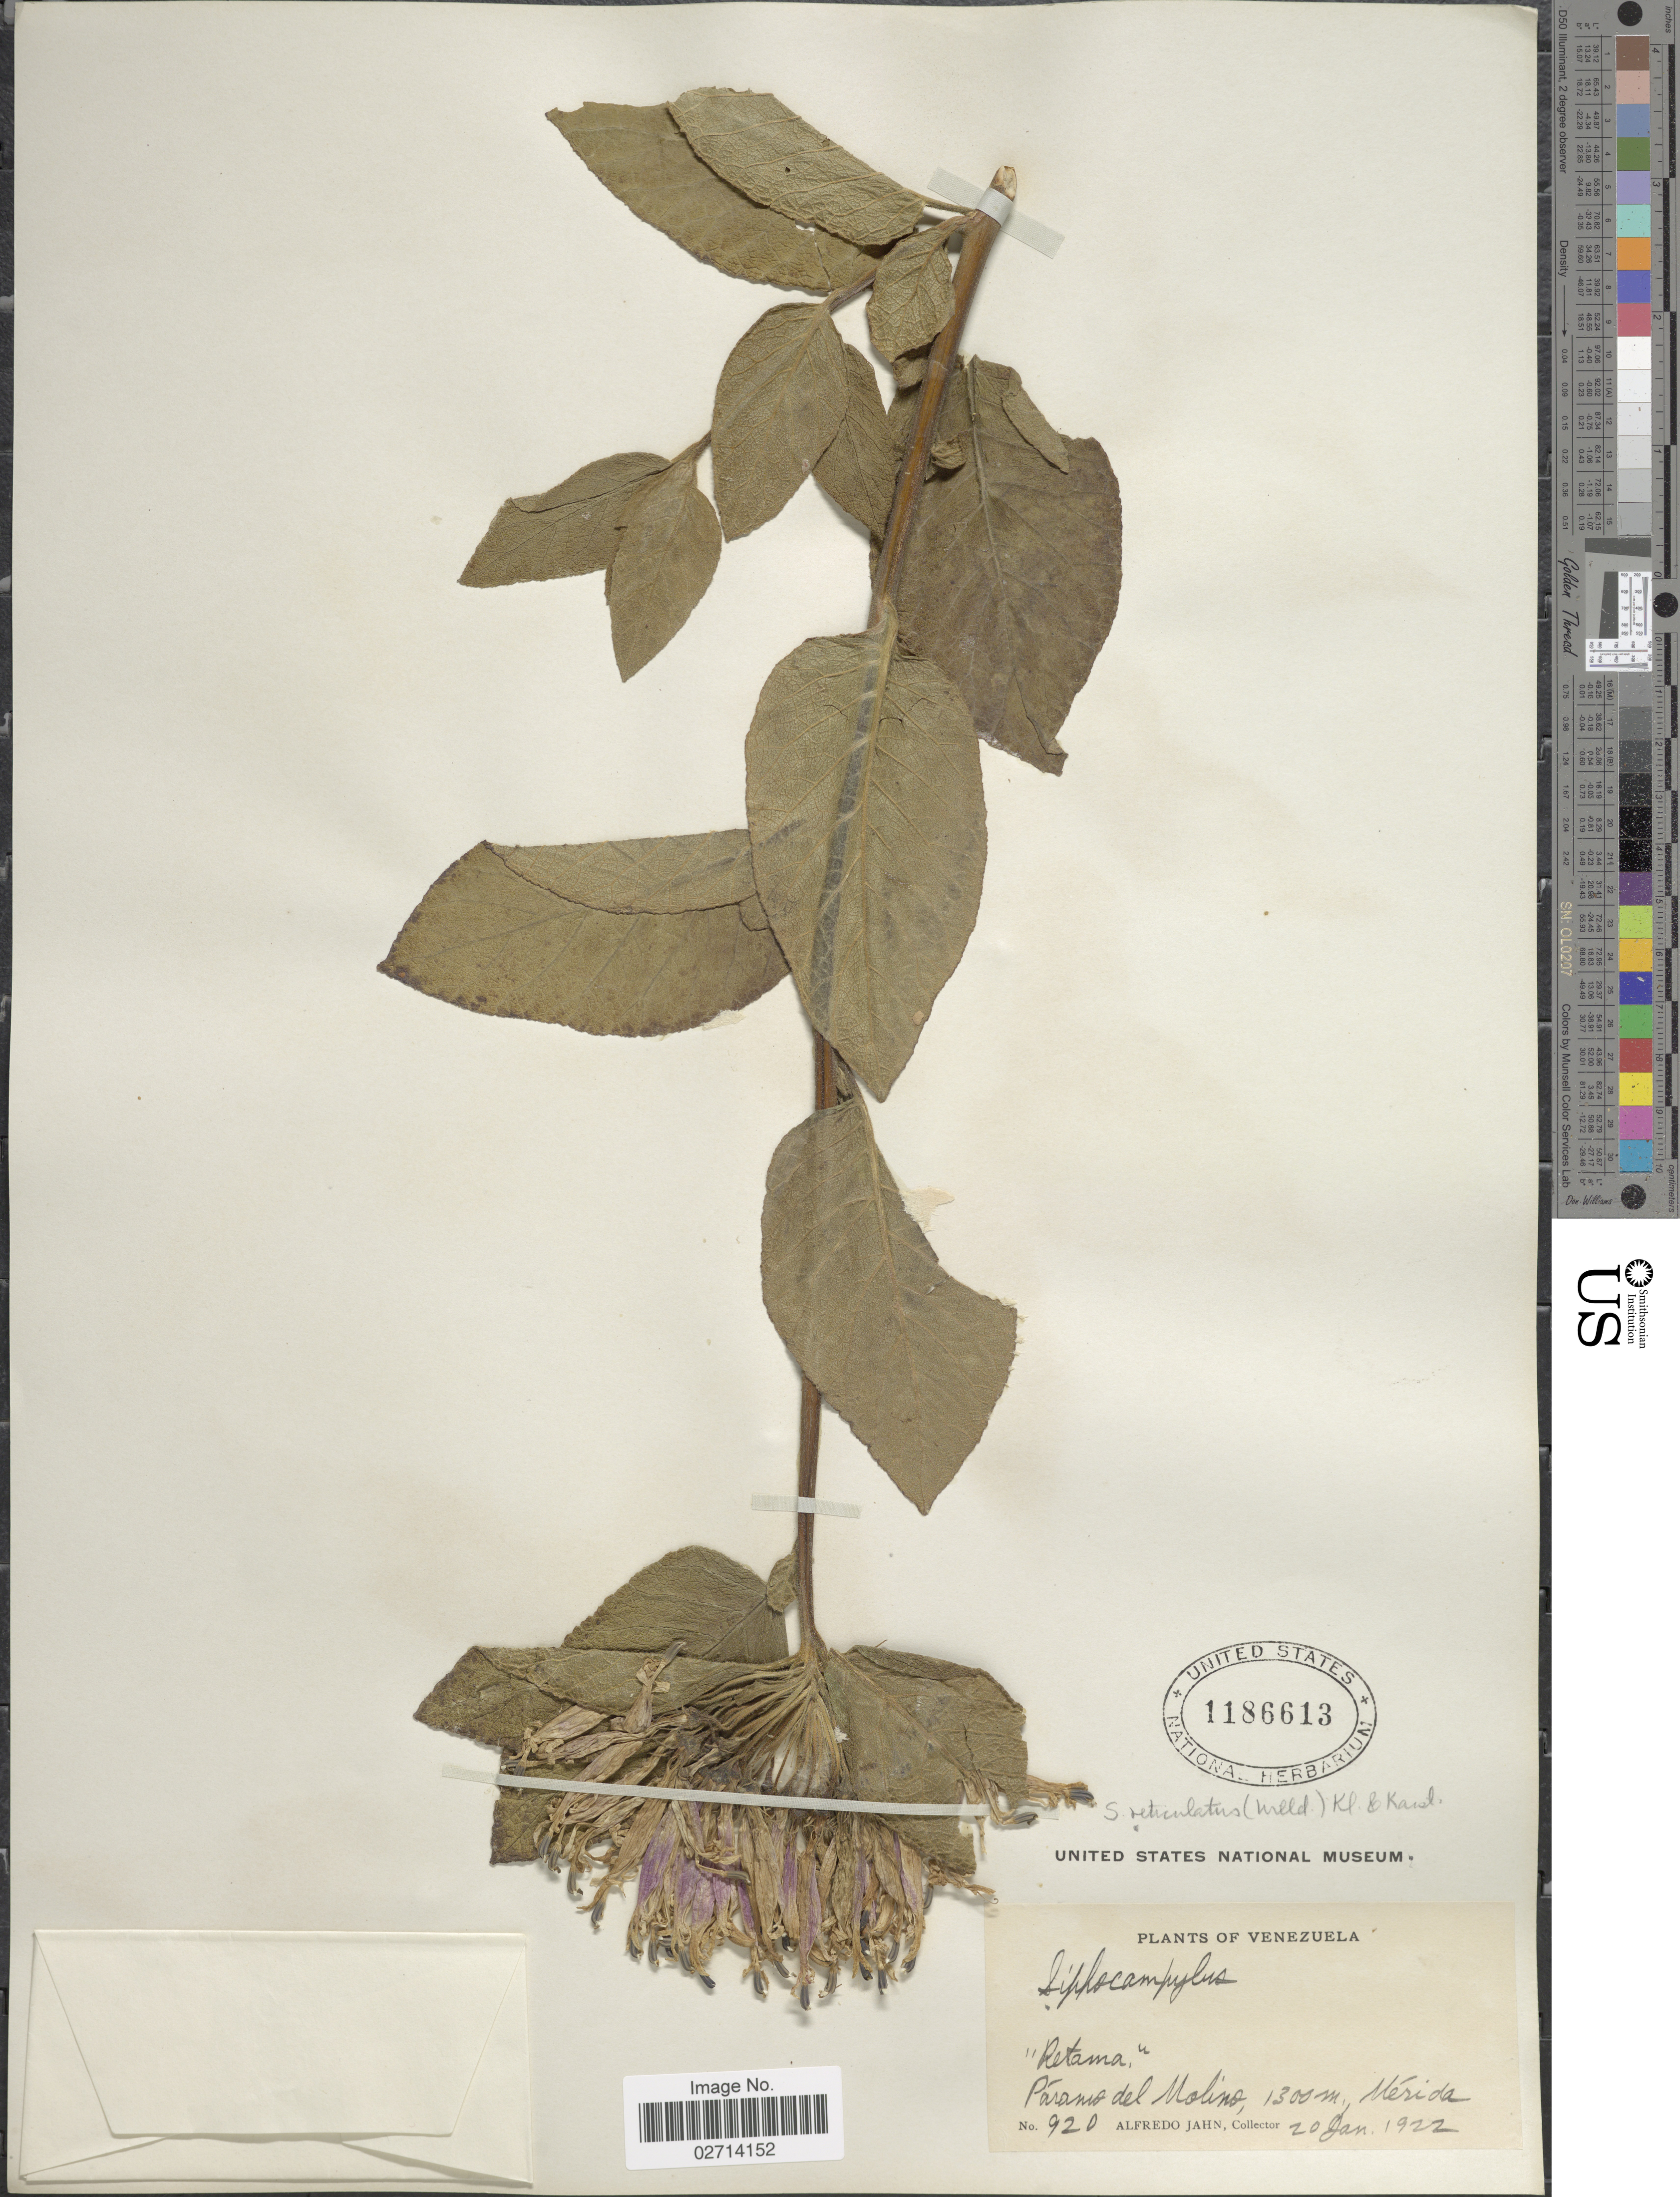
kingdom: Plantae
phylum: Tracheophyta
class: Magnoliopsida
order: Asterales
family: Campanulaceae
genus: Siphocampylus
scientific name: Siphocampylus reticulatus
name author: (Willd. ex Schult. & Roem.) Klotzsch & H. Karst. ex Vatke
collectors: A. Jahn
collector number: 920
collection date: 1922-01-20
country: Venezuela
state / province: Mérida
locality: Paramo del Molino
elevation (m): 1300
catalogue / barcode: US 1186613